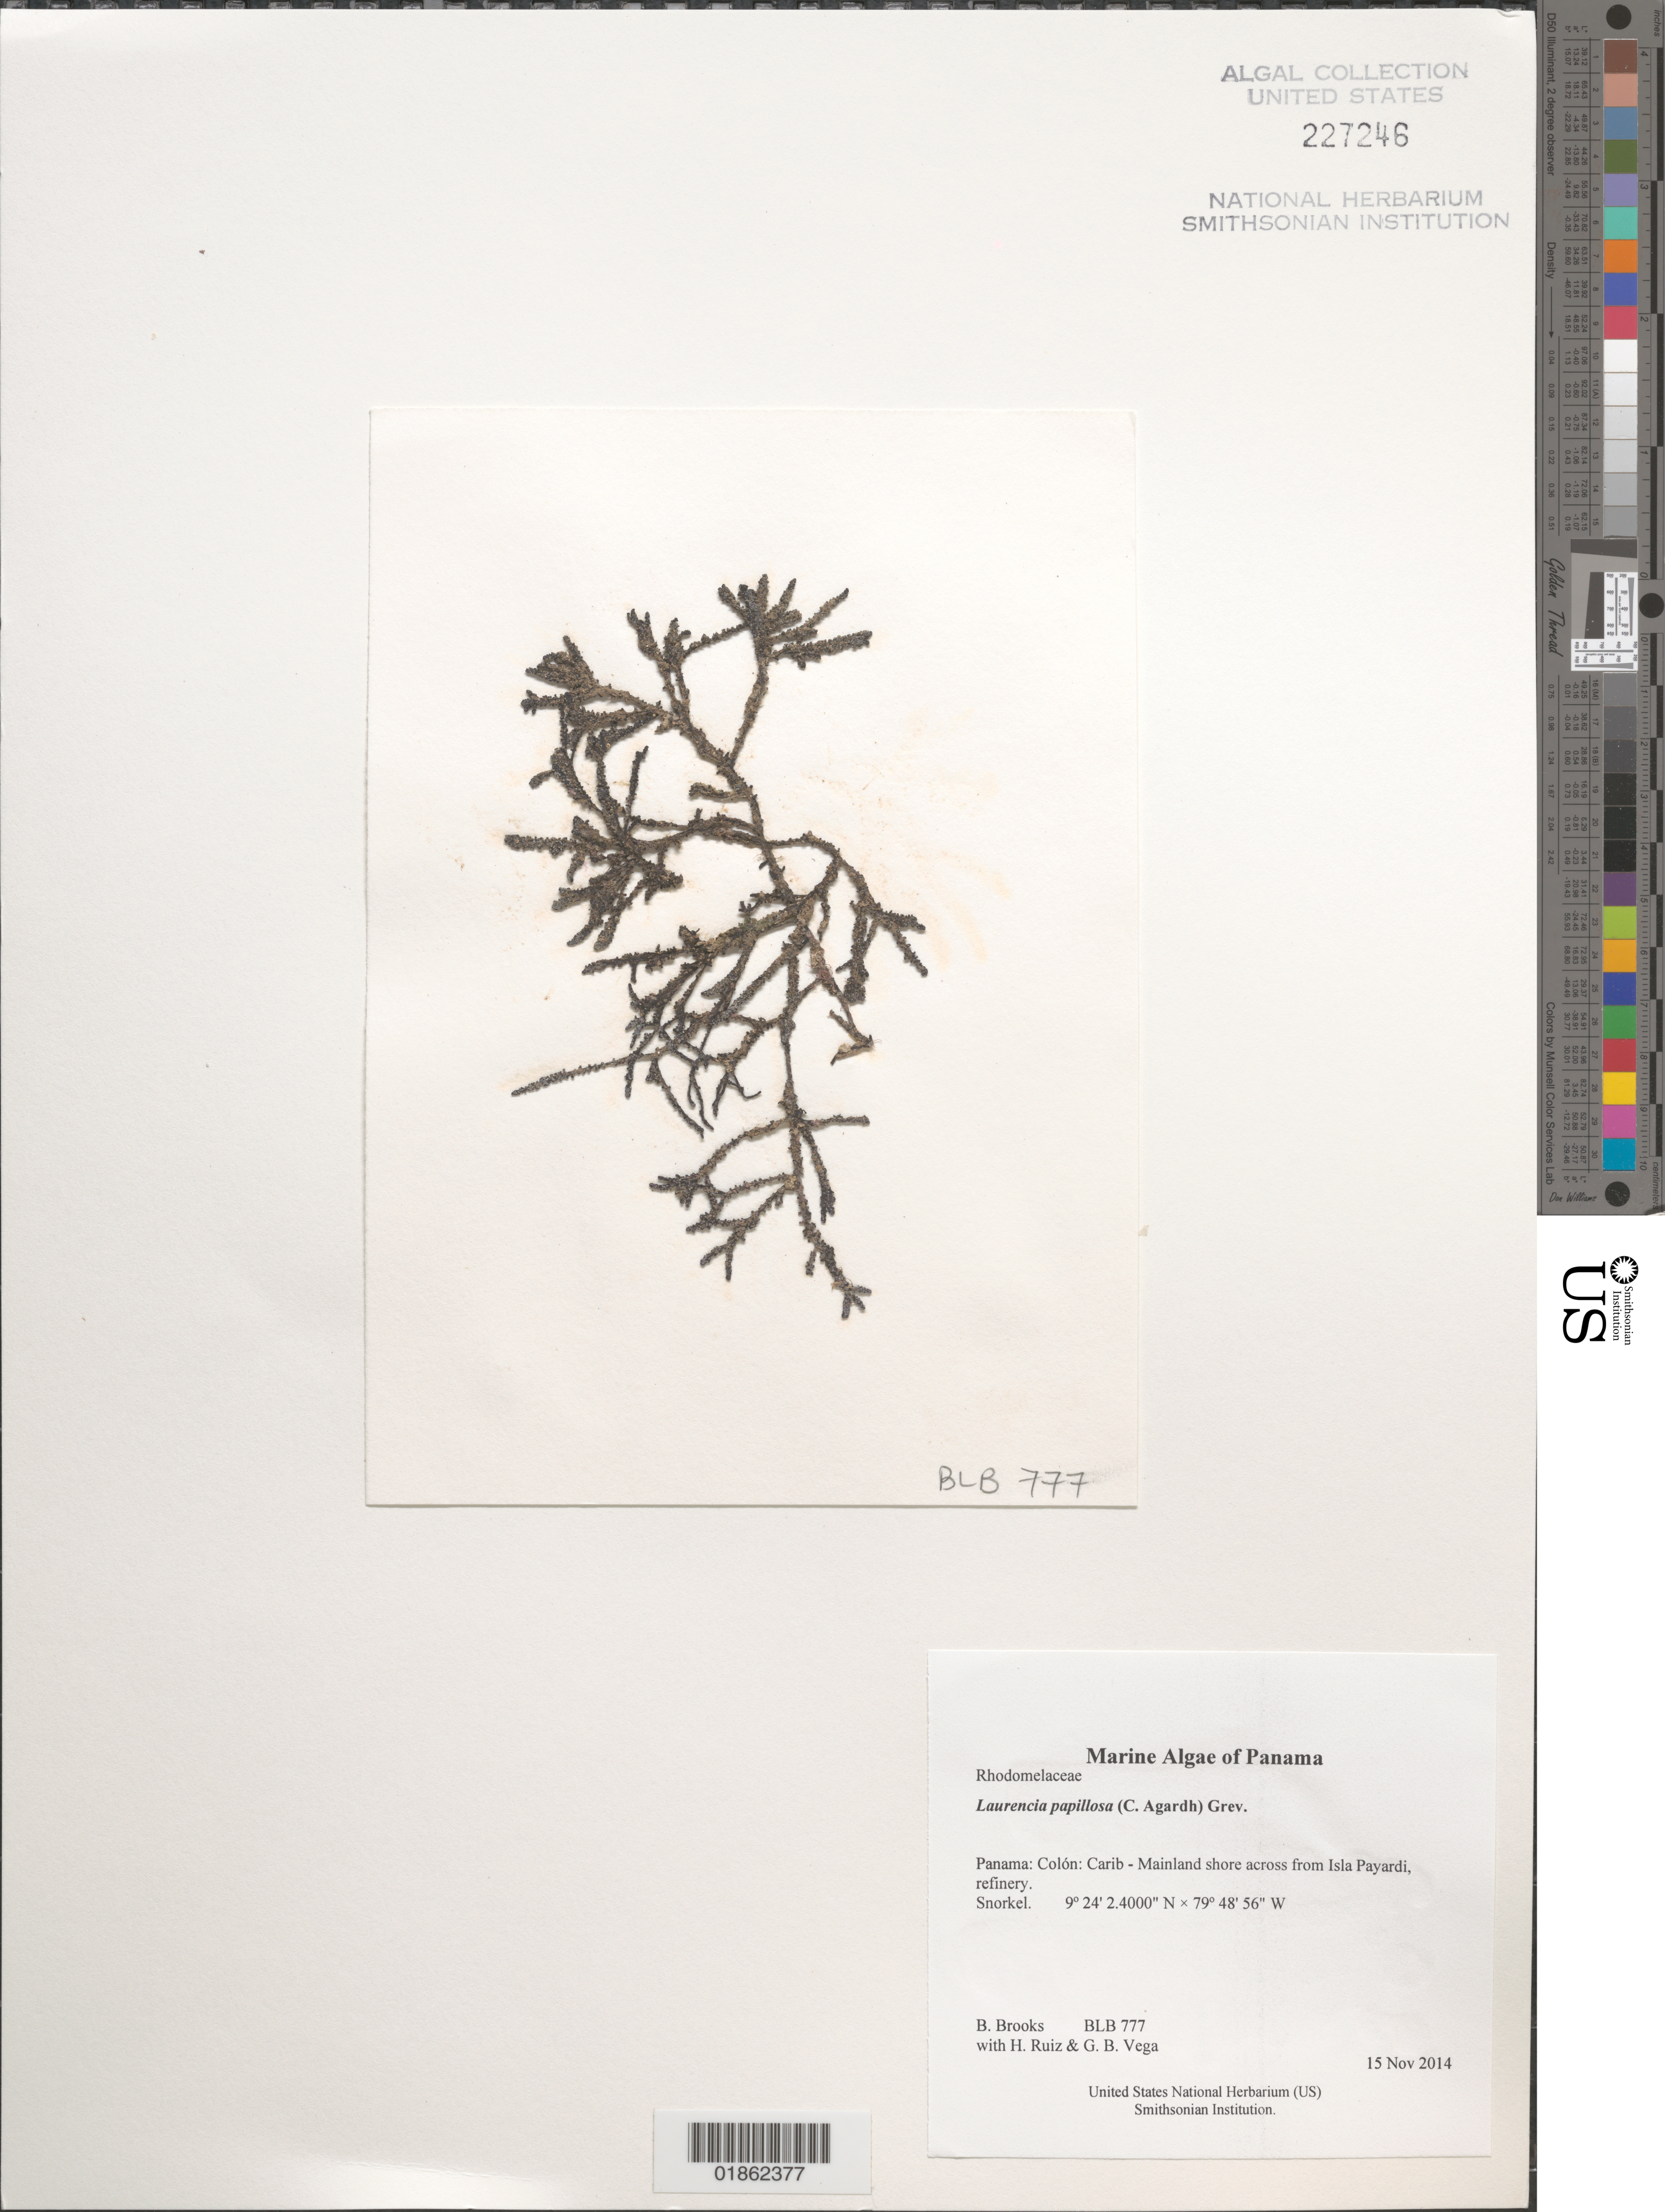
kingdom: Plantae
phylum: Rhodophyta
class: Florideophyceae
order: Ceramiales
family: Rhodomelaceae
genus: Palisada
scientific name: Palisada perforata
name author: (Bory) K.W. Nam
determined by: Algae name updating Project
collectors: B. Brooks, H. Ruiz & G. B. Vega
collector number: BLB 777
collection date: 2014-11-15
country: Panama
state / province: Colón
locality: Carib - Mainland shore across from Isla Payardi, refinery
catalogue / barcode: US 227246